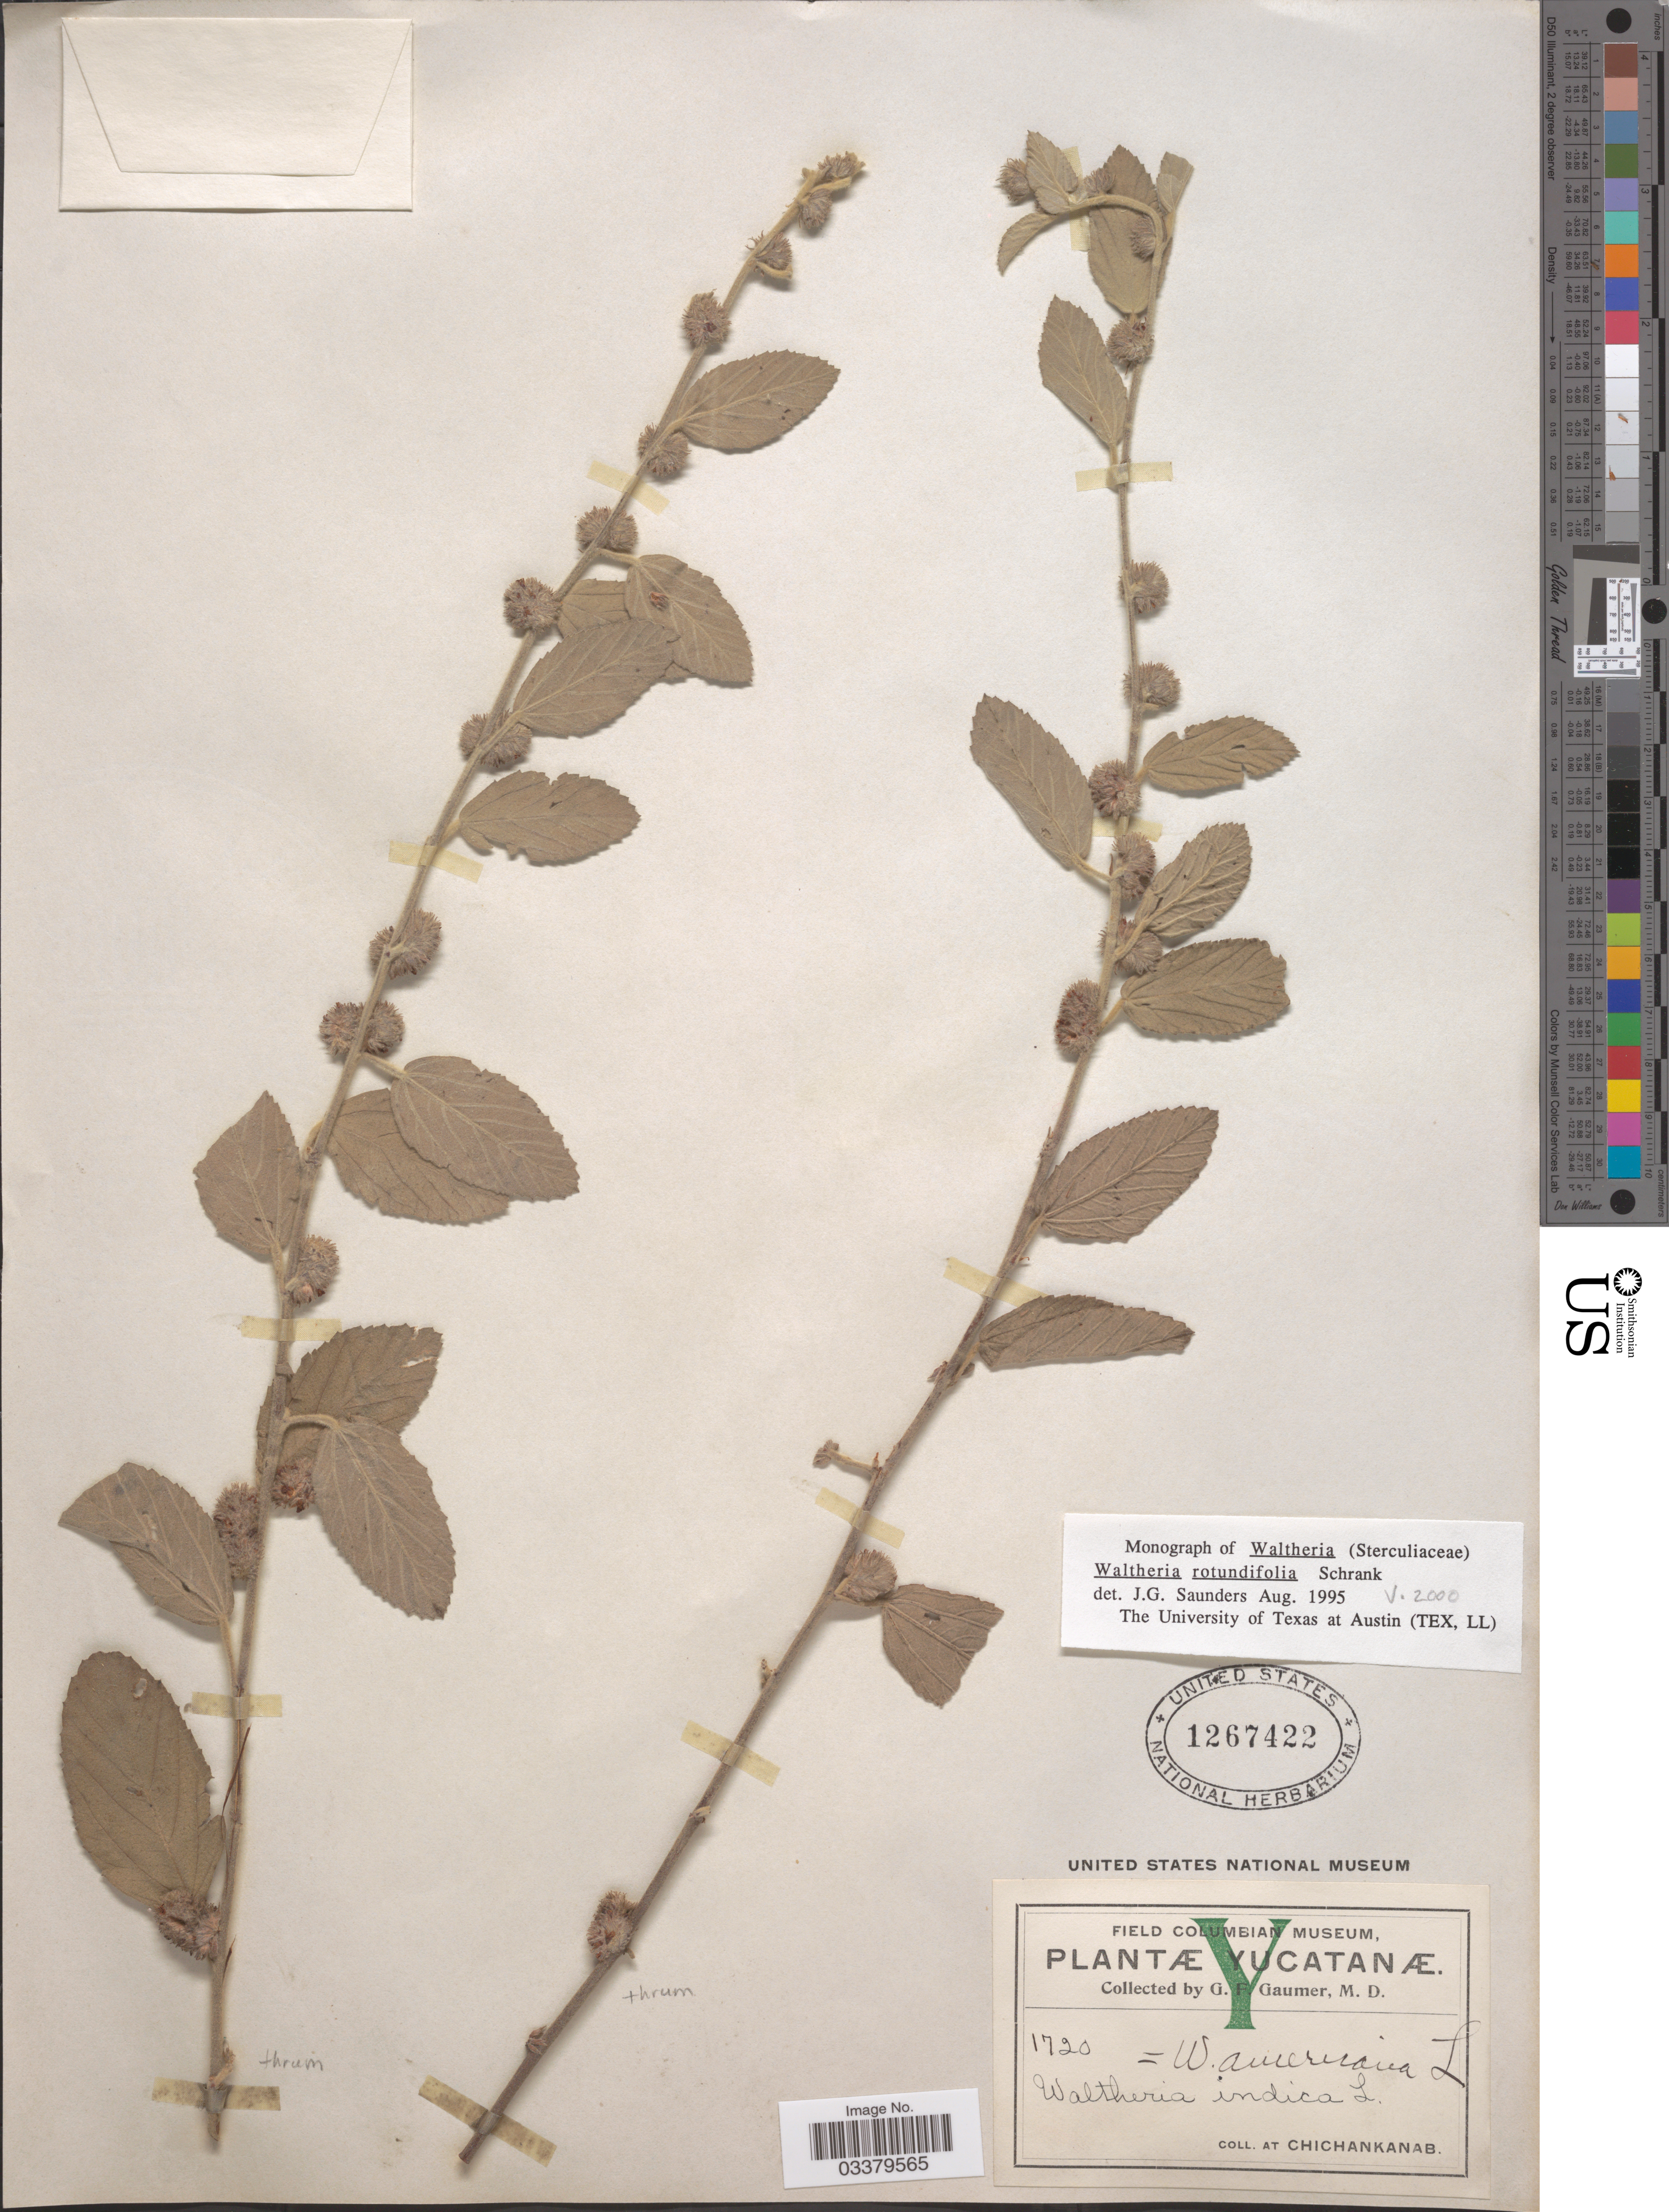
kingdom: Plantae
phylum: Tracheophyta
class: Magnoliopsida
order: Malvales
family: Malvaceae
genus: Waltheria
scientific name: Waltheria rotundifolia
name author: Schrank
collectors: G. F. Gaumer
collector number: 1720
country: Mexico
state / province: Yucatán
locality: Chichankanab.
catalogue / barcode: US 1267422